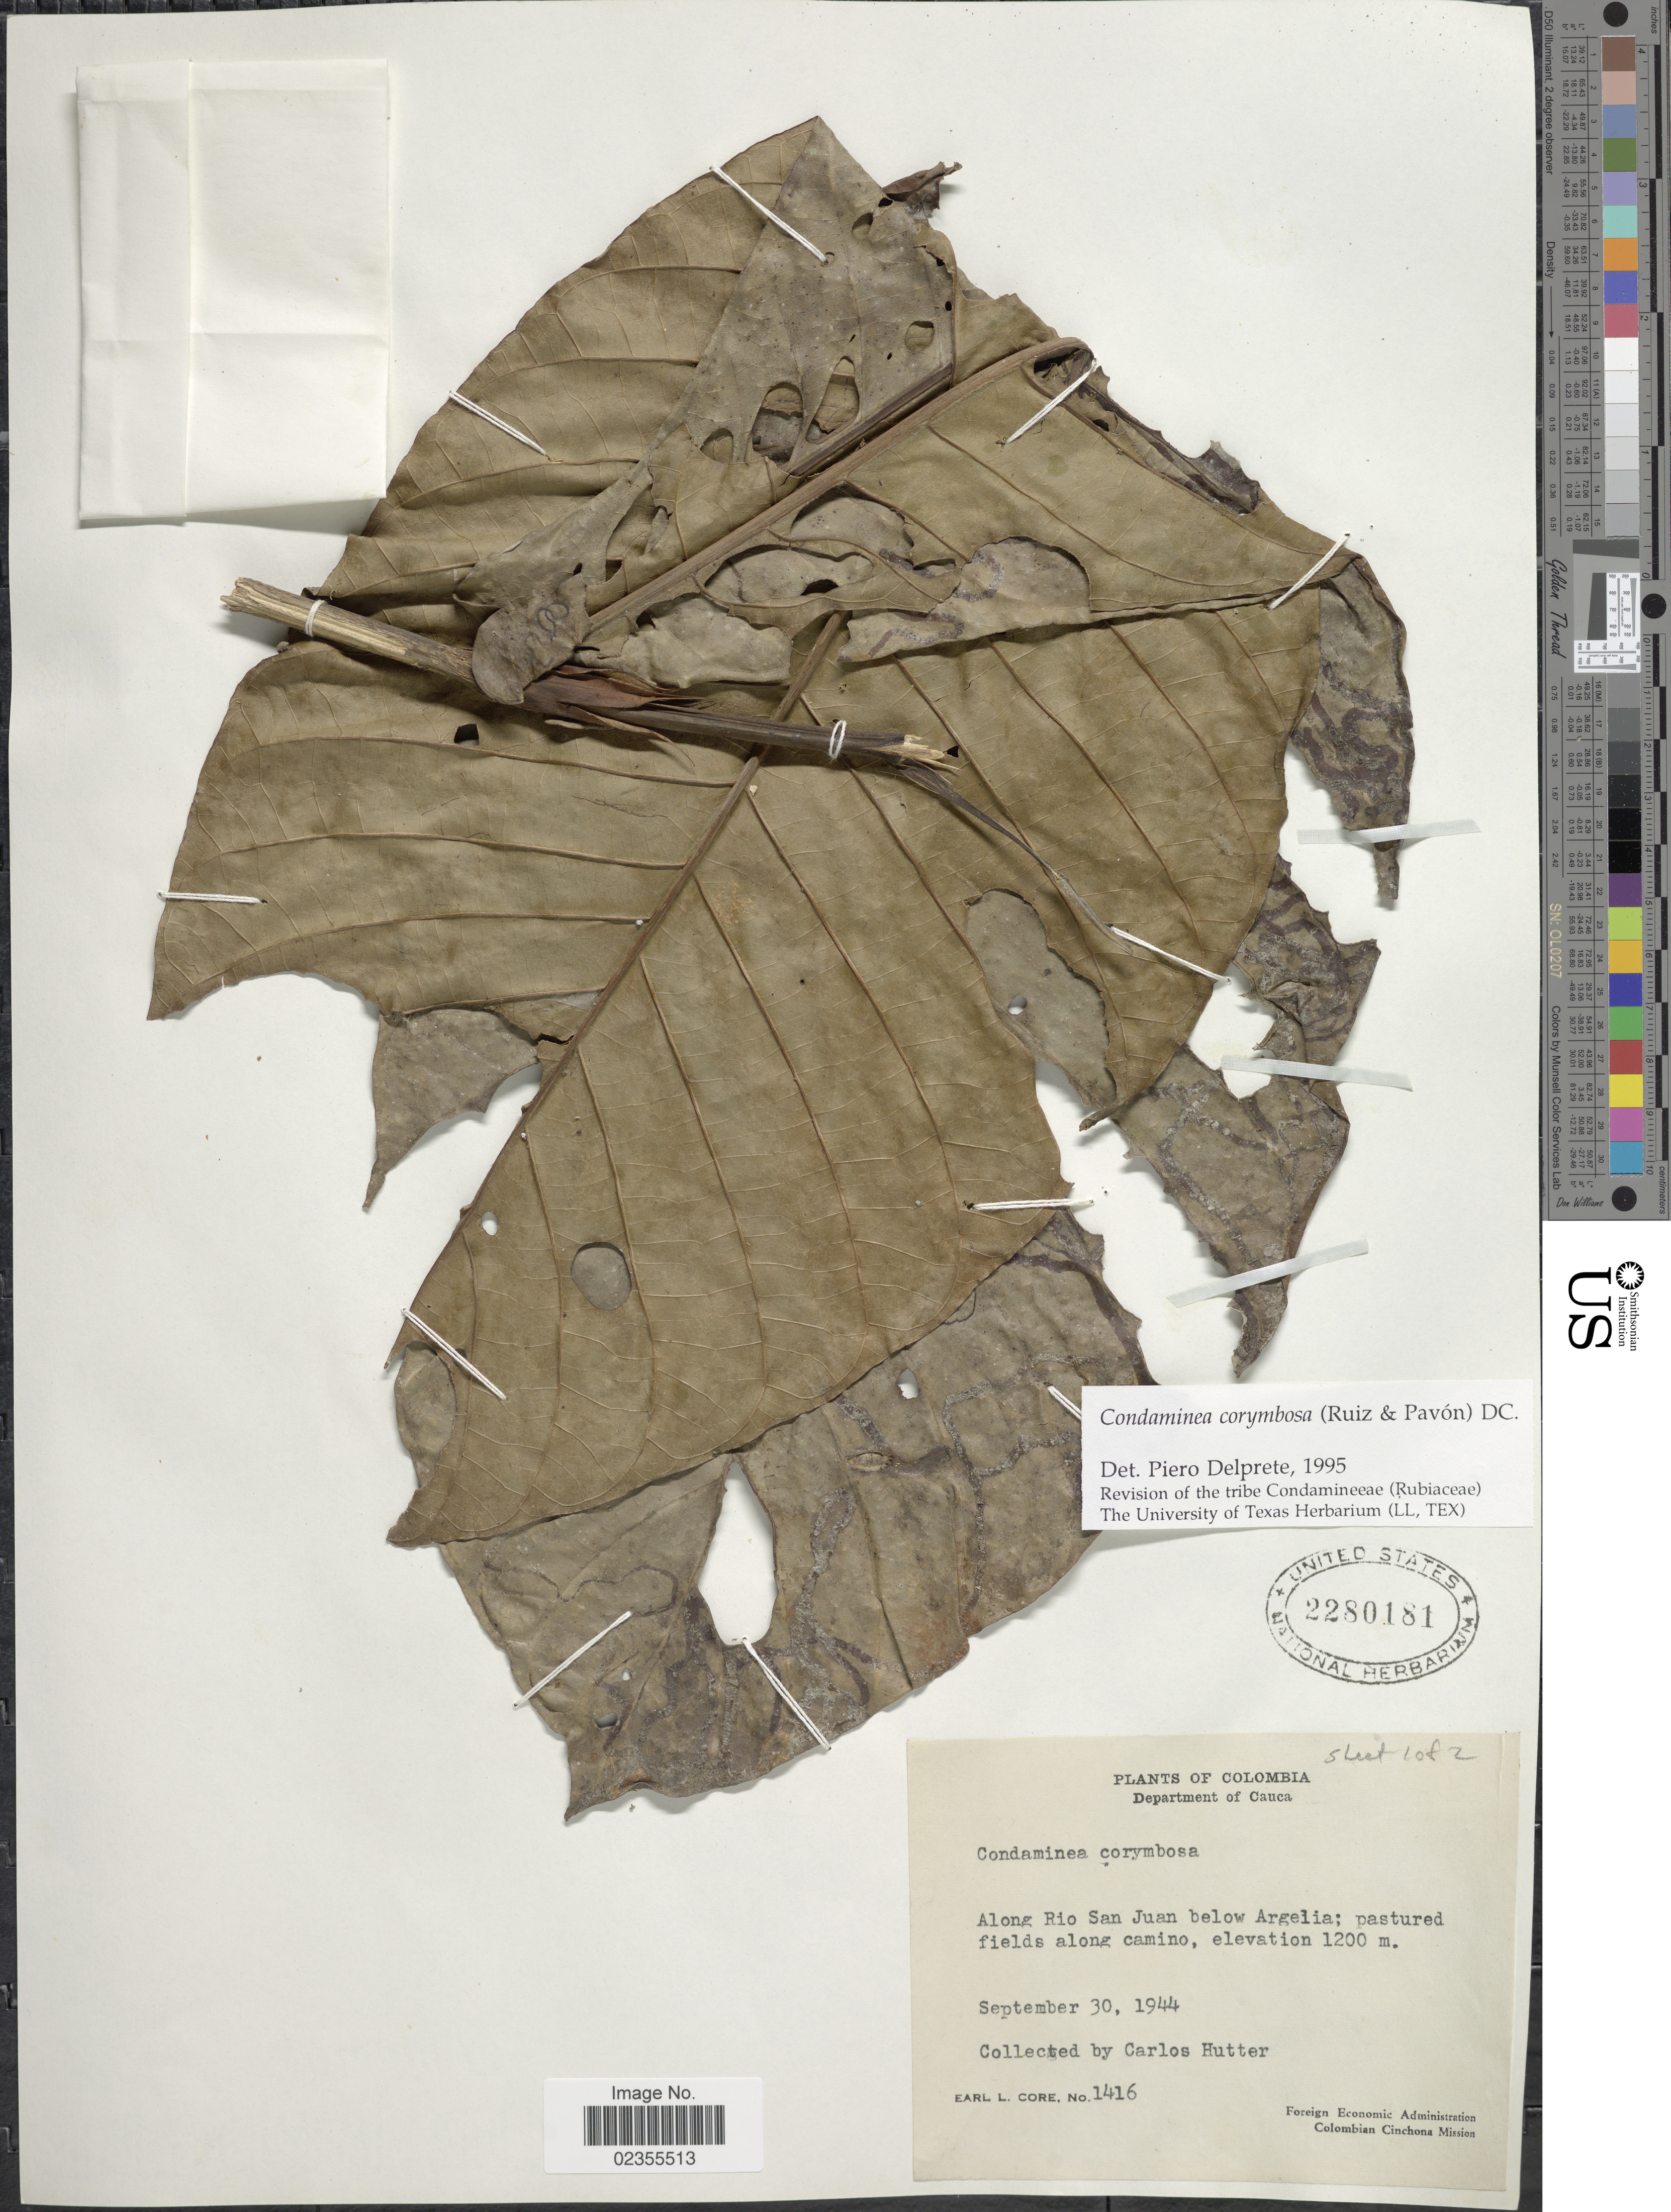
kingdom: Plantae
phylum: Tracheophyta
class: Magnoliopsida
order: Gentianales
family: Rubiaceae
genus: Condaminea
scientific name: Condaminea corymbosa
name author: (Ruiz & Pav.) DC.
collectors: E. L. Core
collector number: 1416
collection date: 1944-09-30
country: Colombia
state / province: Cauca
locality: Along Rio San Juan below Argelia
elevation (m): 1200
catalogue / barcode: US 2280181